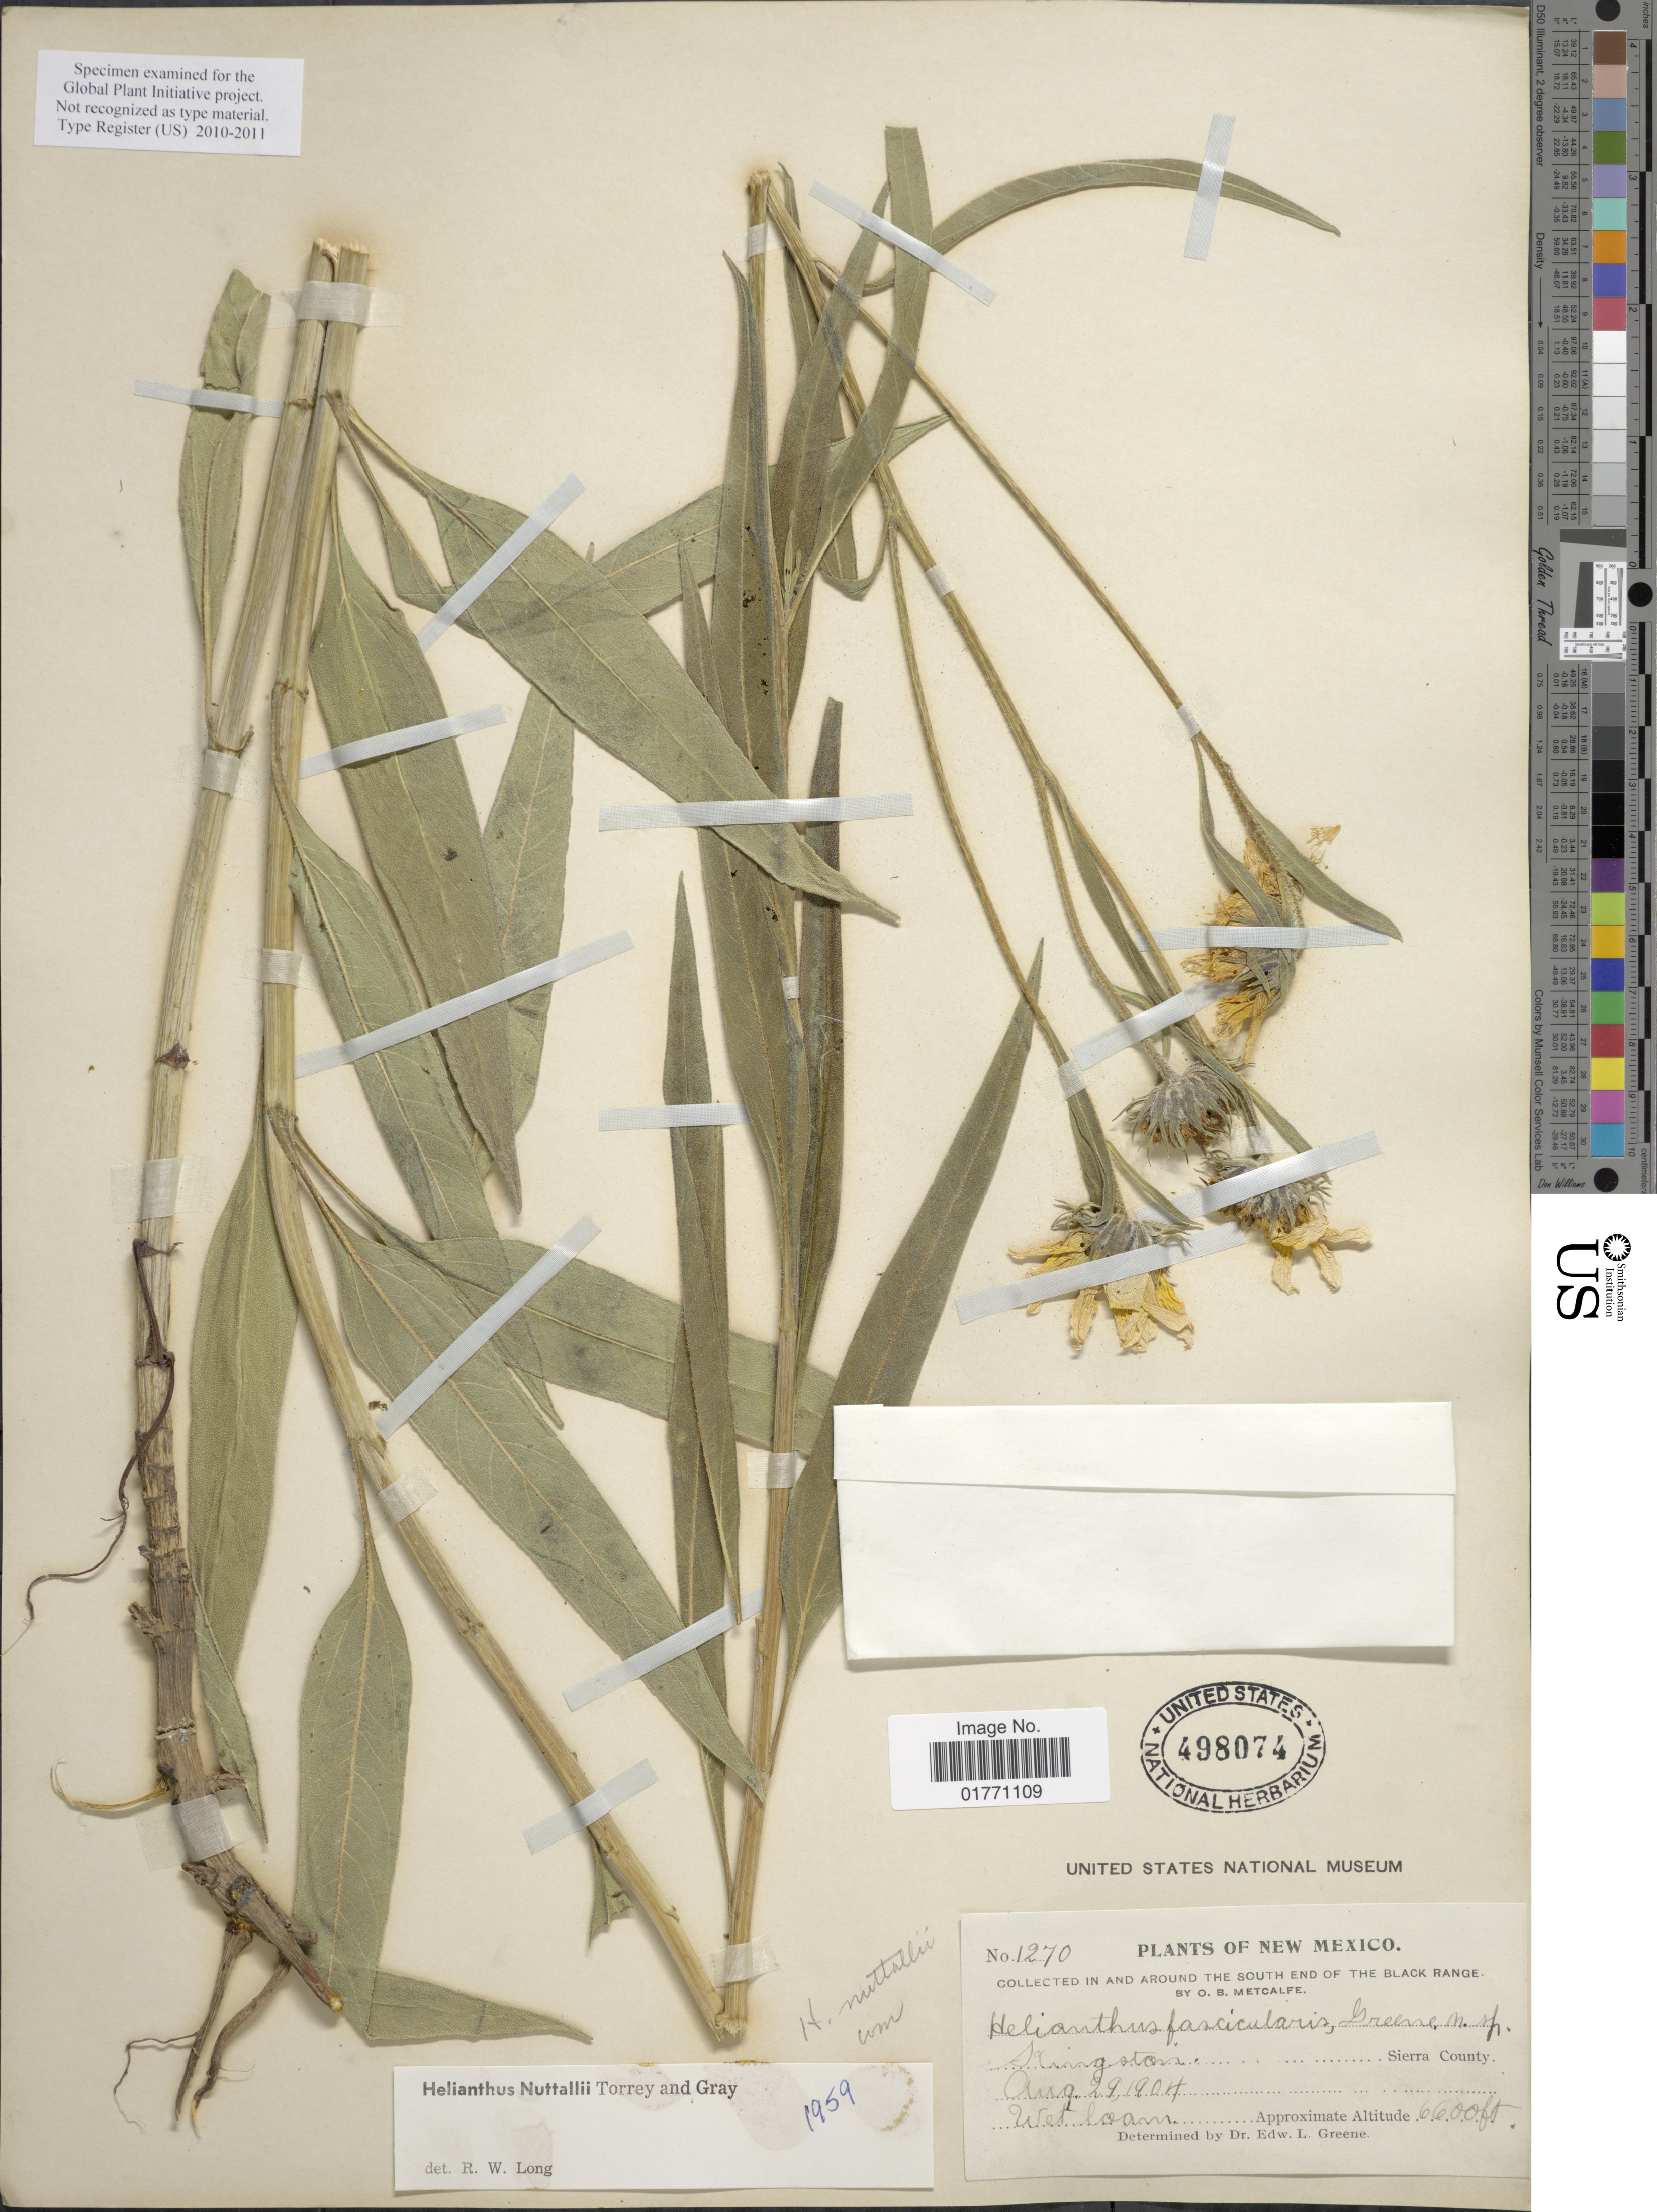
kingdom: Plantae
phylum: Tracheophyta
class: Magnoliopsida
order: Asterales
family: Asteraceae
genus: Helianthus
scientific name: Helianthus nuttallii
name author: Torr. & A. Gray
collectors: O. B. Metcalfe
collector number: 1270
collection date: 1904-08-29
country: United States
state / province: New Mexico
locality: In and around the South End of the Black Range, Kingston, Sierra County.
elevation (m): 2012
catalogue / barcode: US 498074